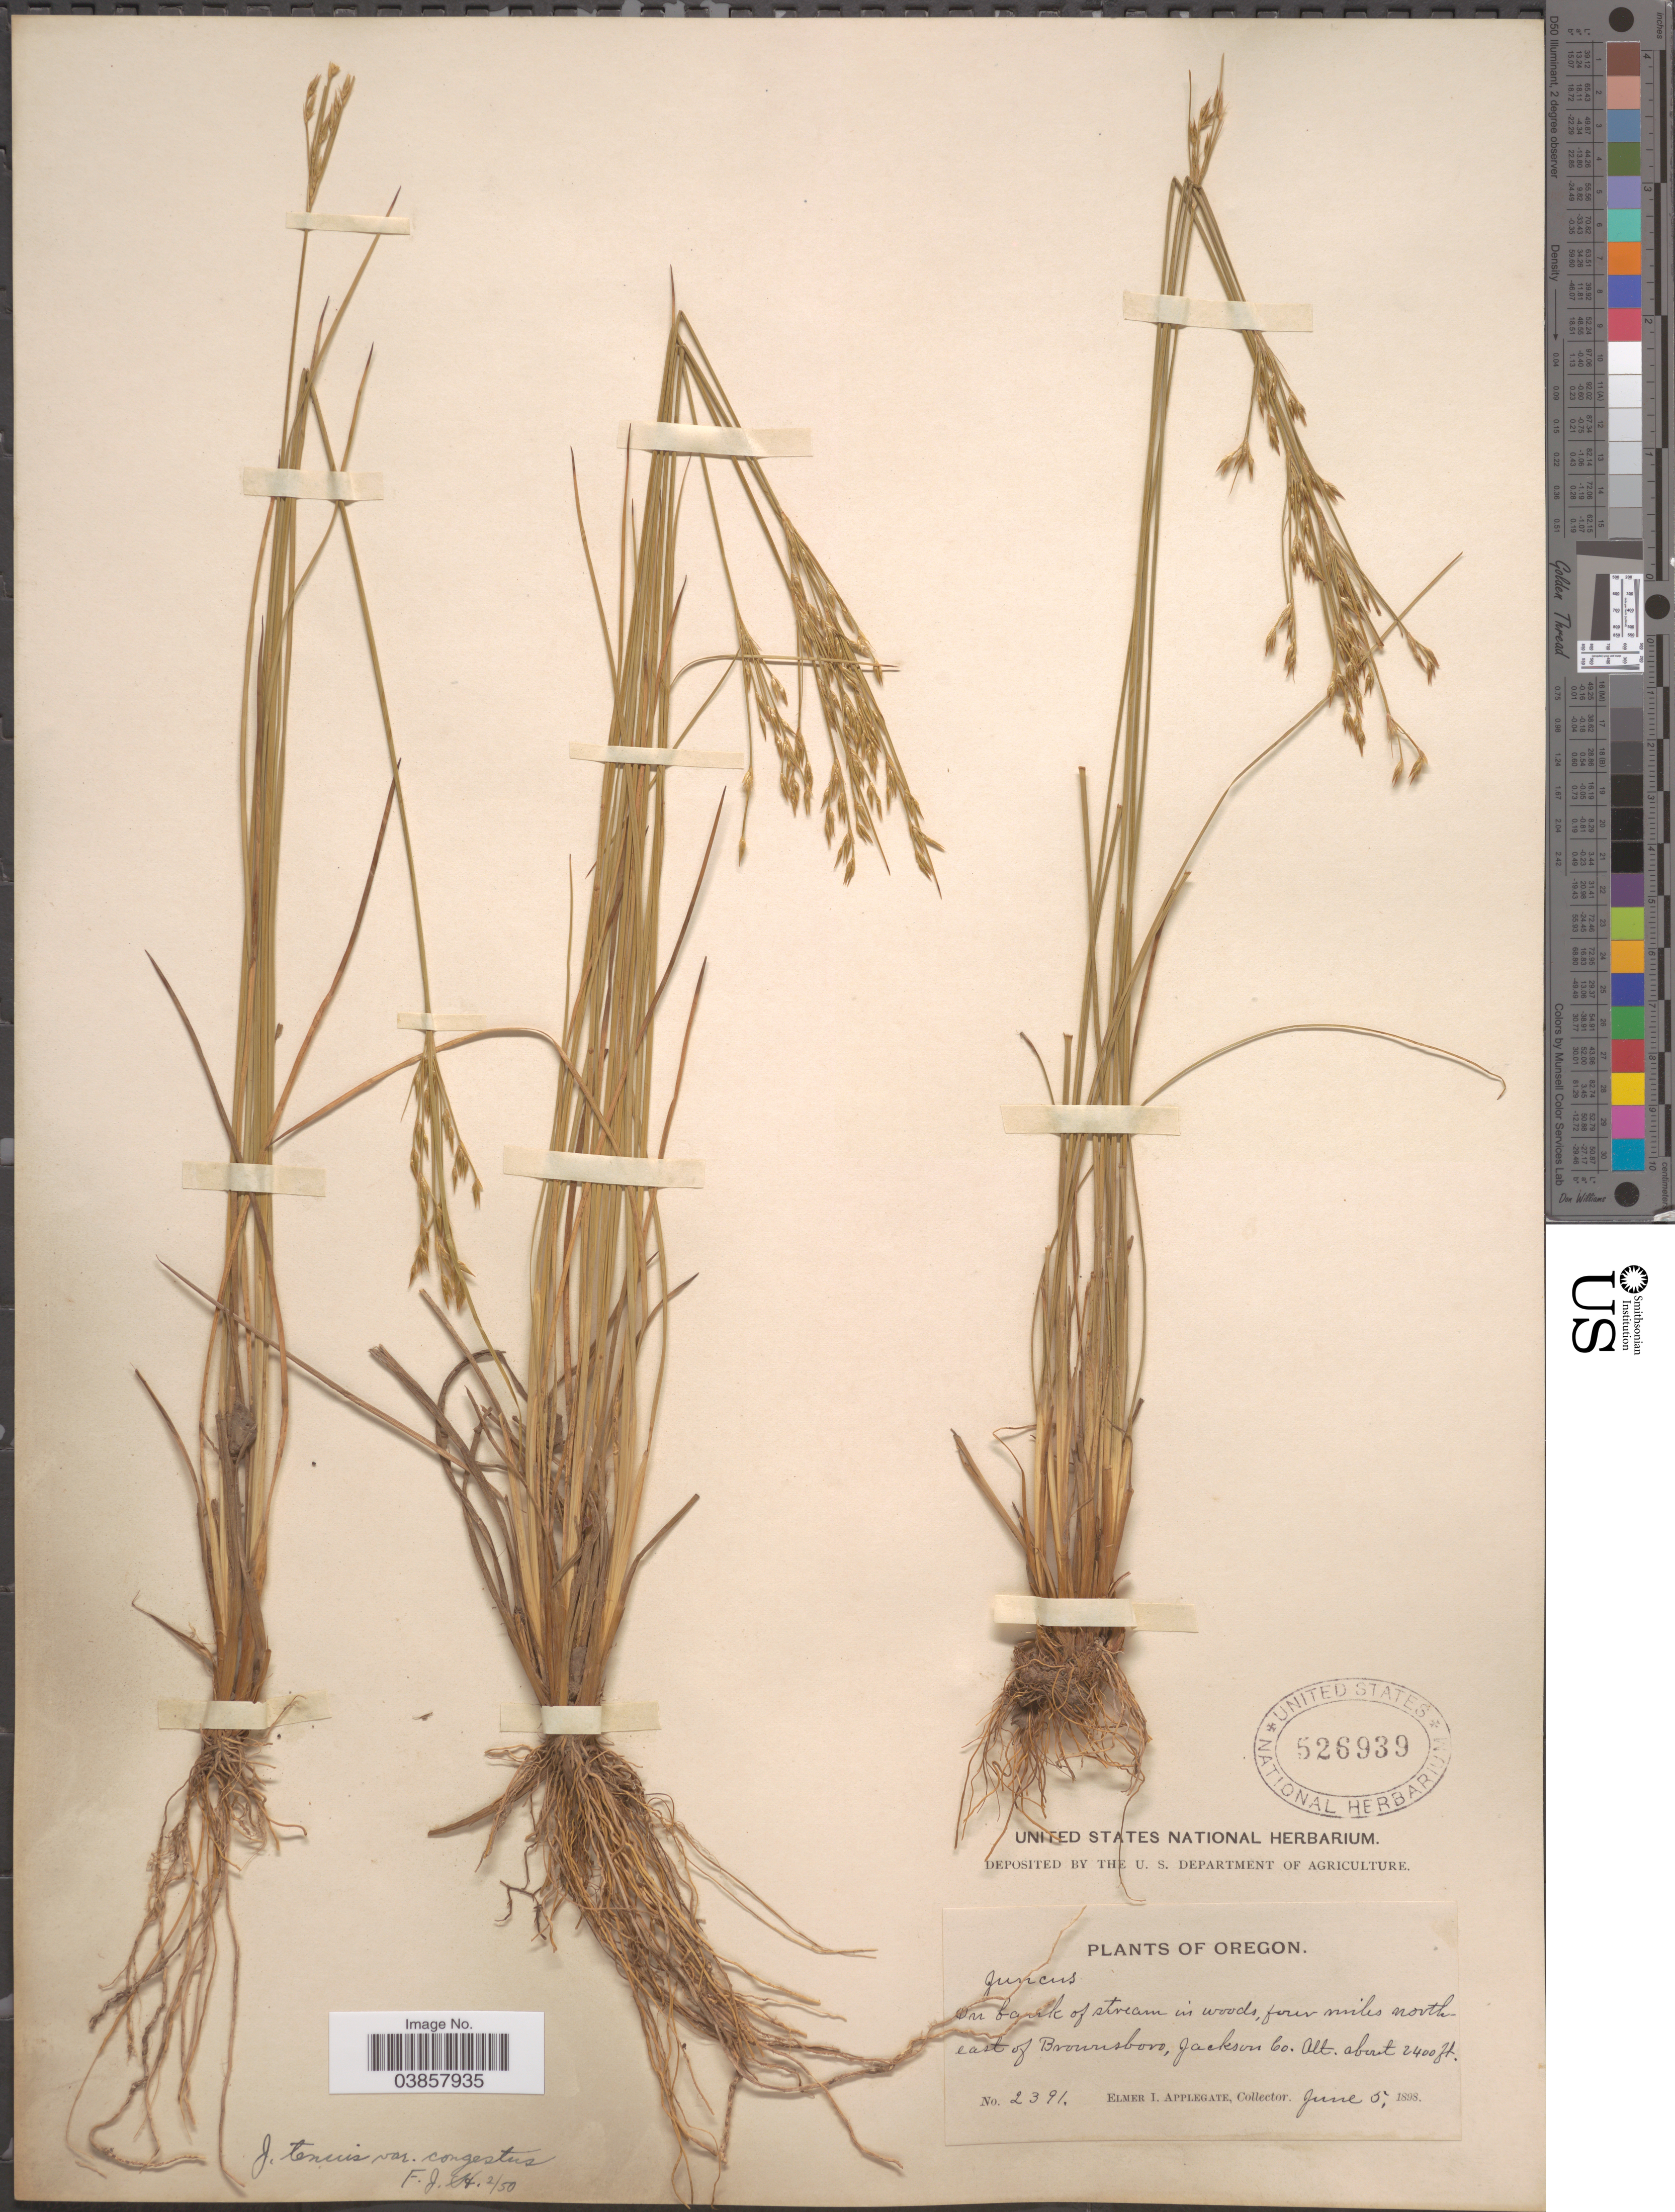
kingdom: Plantae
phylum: Tracheophyta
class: Liliopsida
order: Poales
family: Juncaceae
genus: Juncus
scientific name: Juncus tenuis var. congestus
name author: Engelm.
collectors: E. I. Applegate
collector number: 2391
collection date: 1898-06-05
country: United States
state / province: Oregon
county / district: Jackson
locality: Four miles north east of Brownsboro, Jackson Co.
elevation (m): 732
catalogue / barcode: US 526939